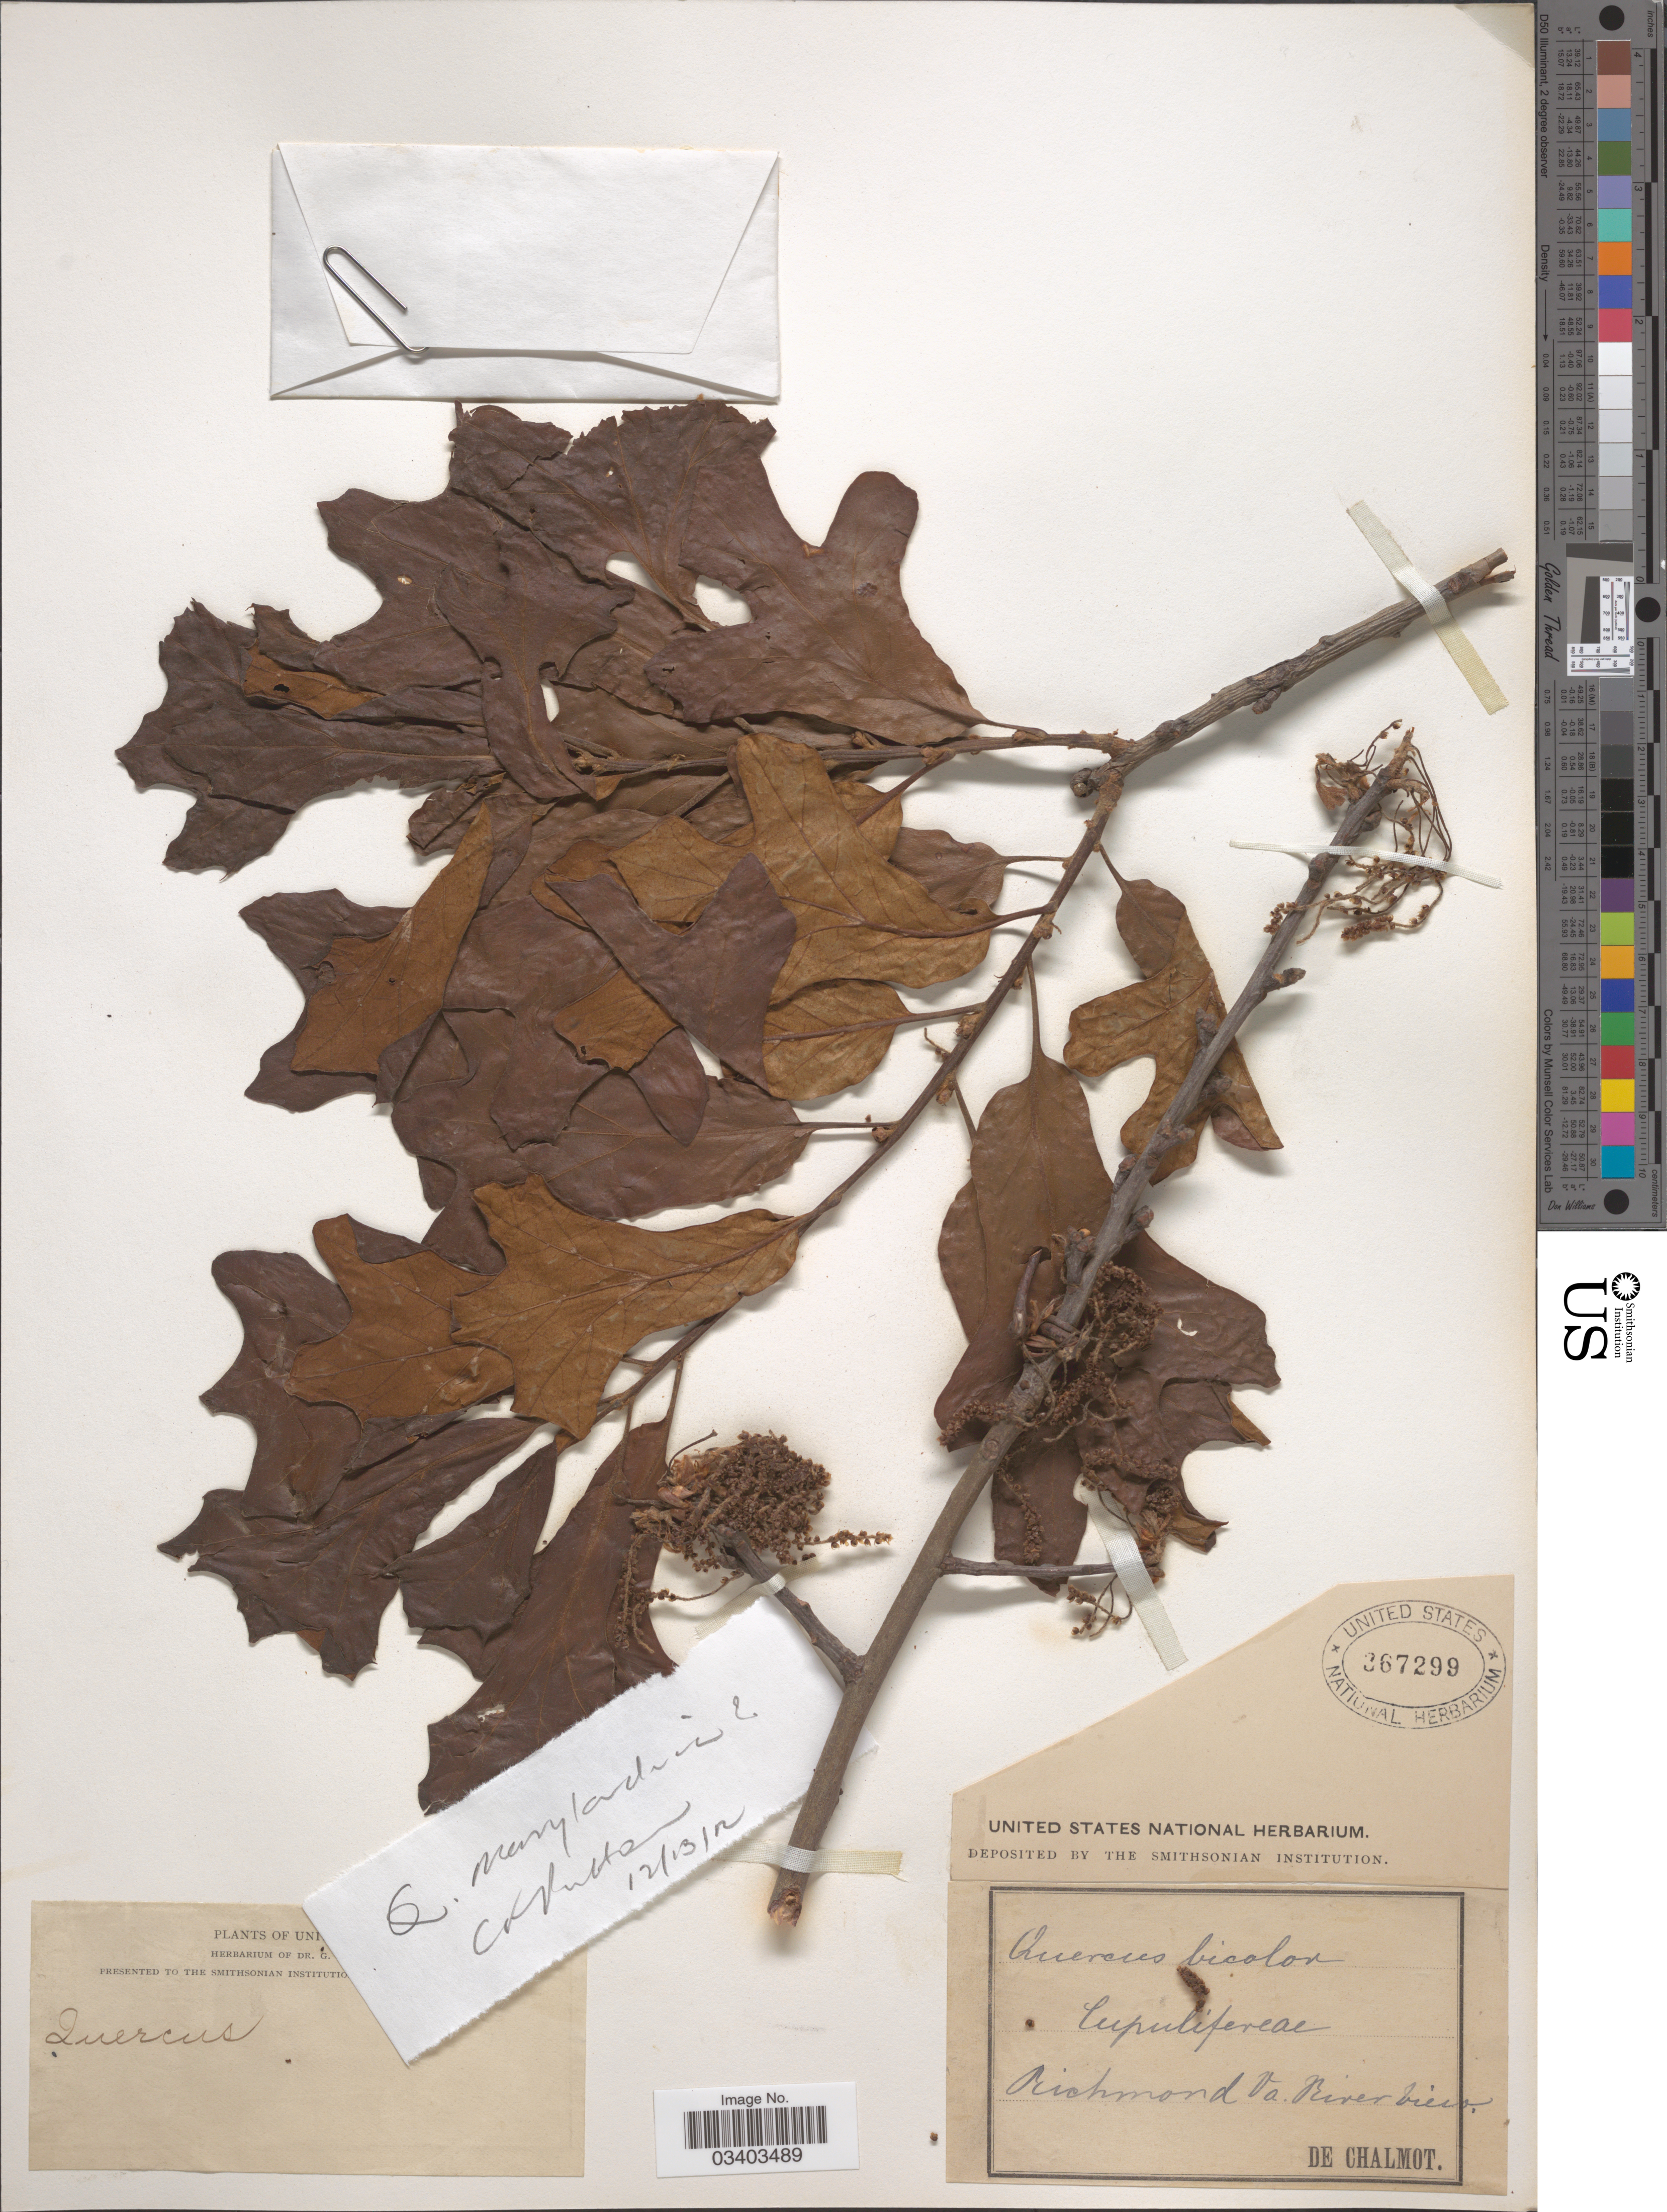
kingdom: Plantae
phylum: Tracheophyta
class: Magnoliopsida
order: Fagales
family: Fagaceae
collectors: G. de Chalmot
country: United States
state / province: Virginia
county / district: City of Richmond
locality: Richmond Va. River View.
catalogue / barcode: US 367299